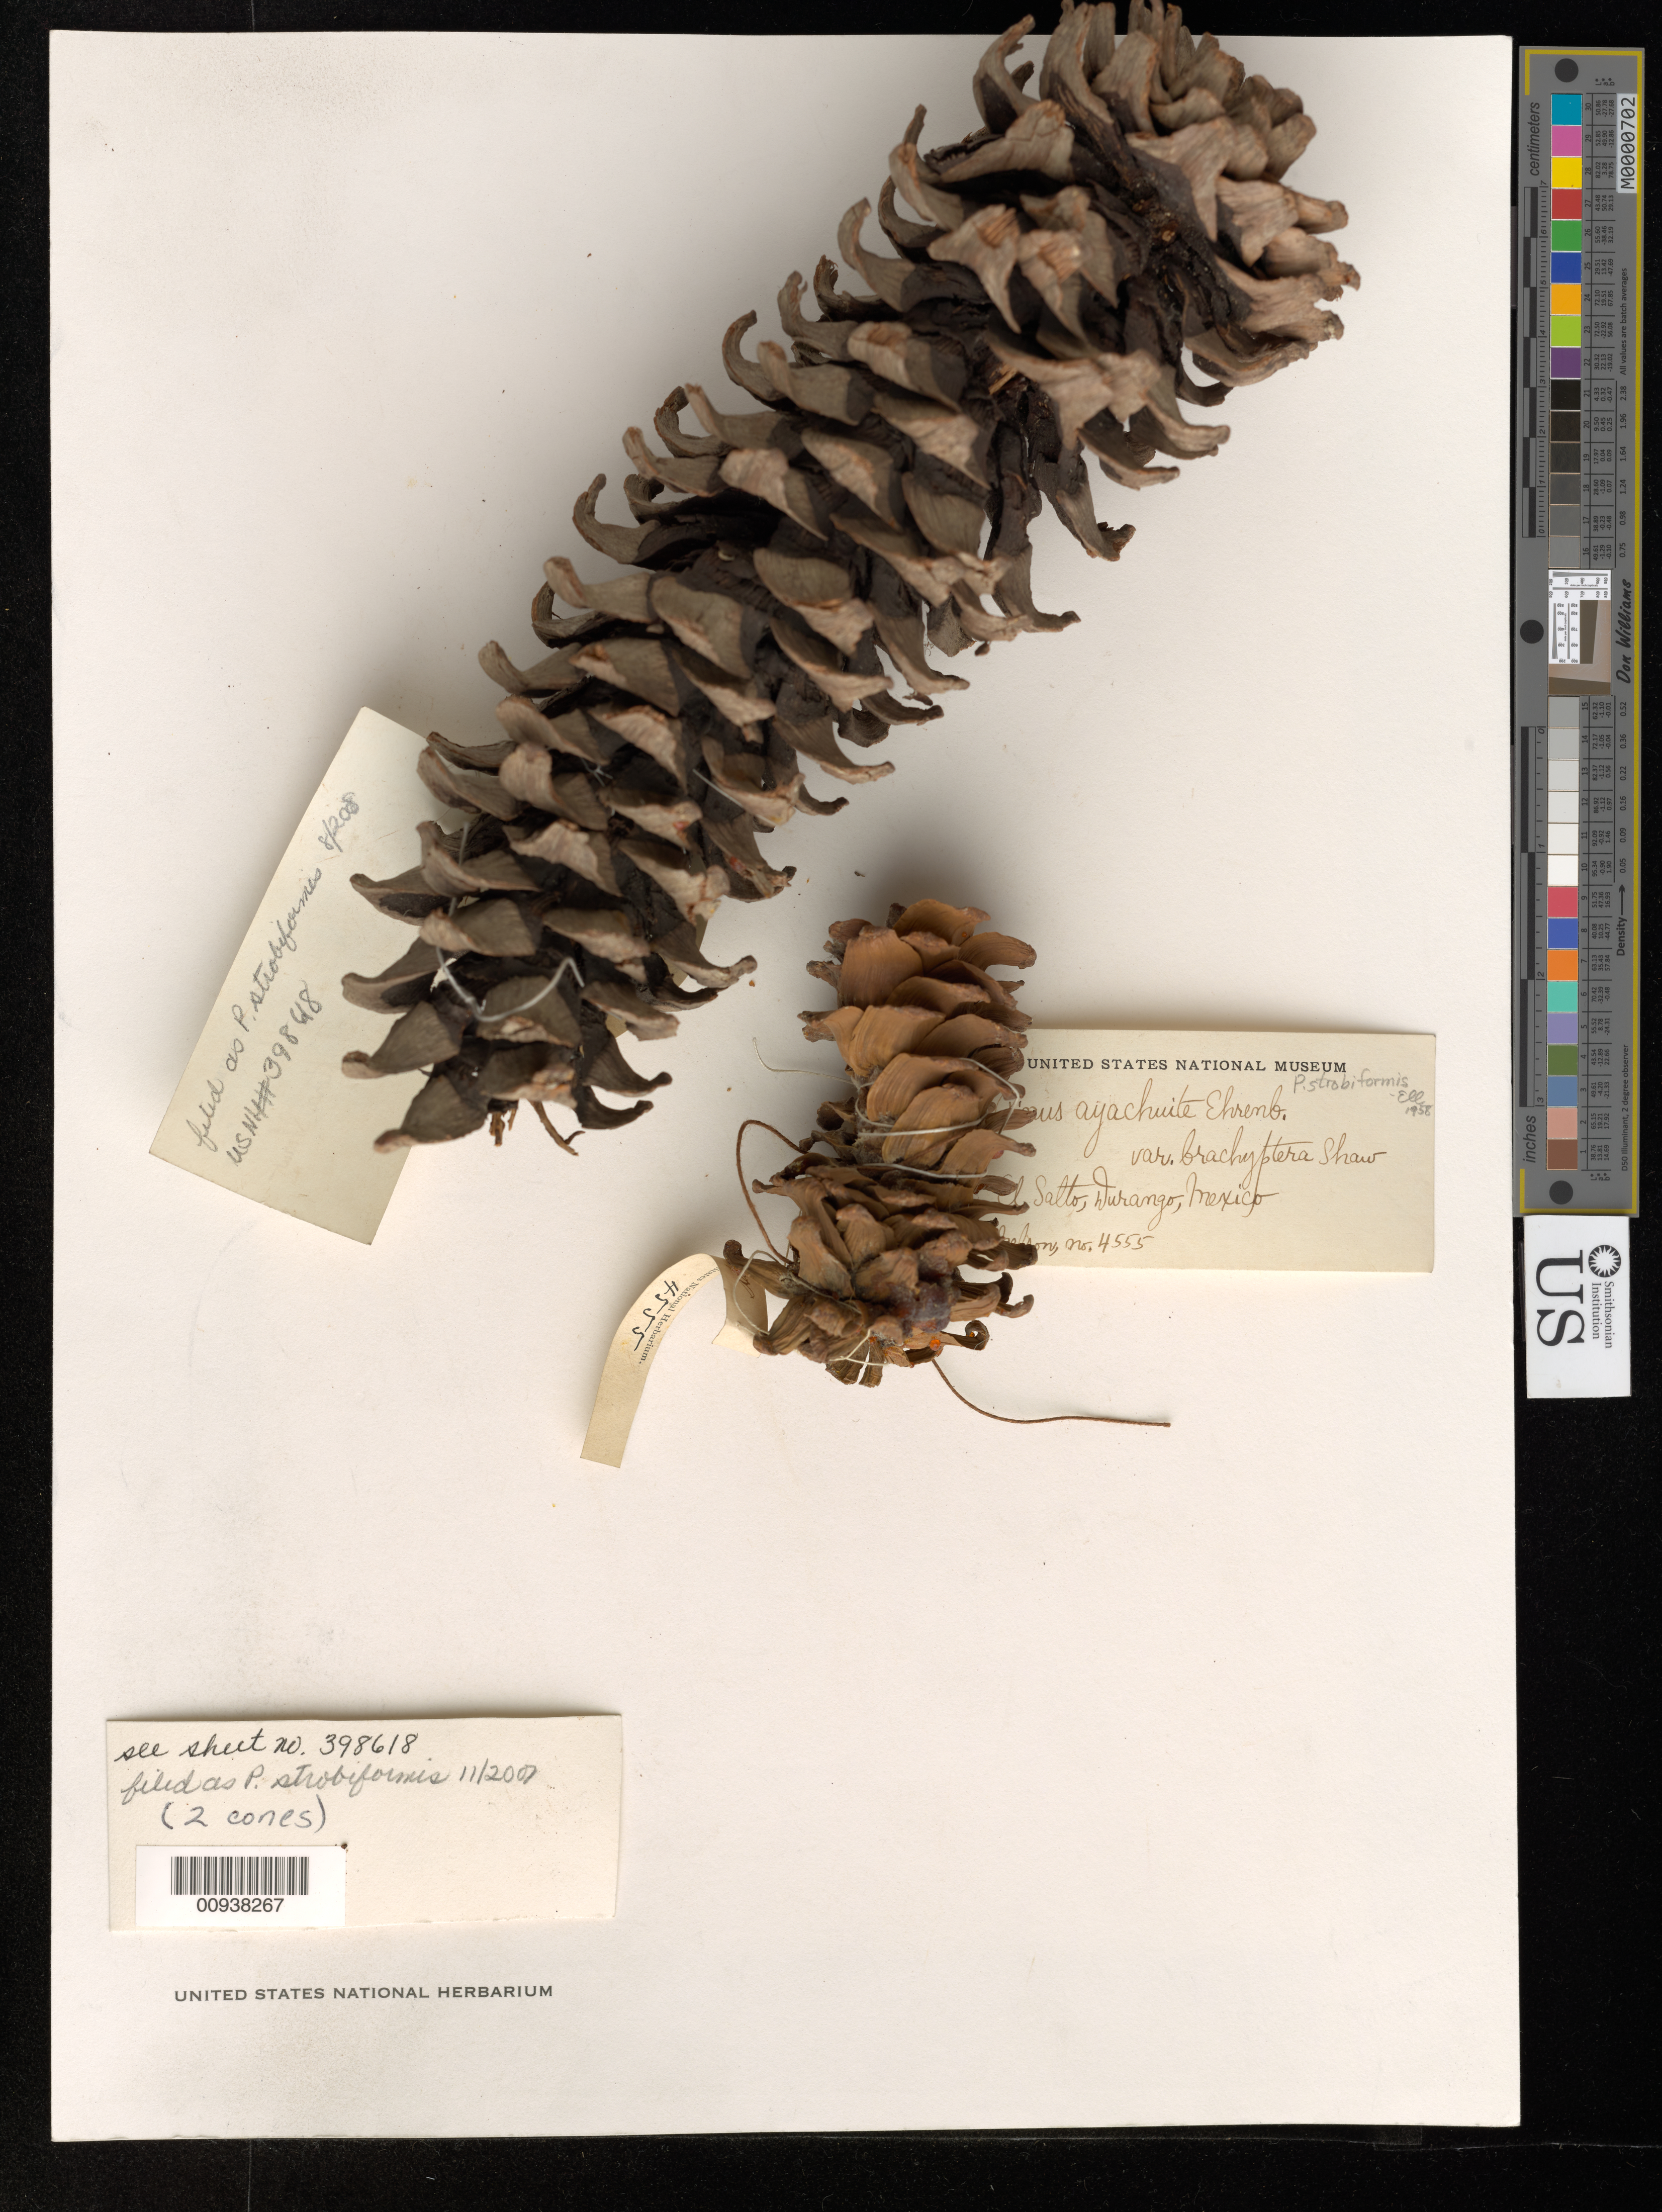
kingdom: Plantae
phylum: Tracheophyta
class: Pinopsida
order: Pinales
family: Pinaceae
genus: Pinus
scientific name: Pinus strobiformis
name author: Engelm.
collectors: E. W. Nelson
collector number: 4555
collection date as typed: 12 Jul 1898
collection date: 1898-07-12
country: Mexico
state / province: Durango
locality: Near El Salto.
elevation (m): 2438